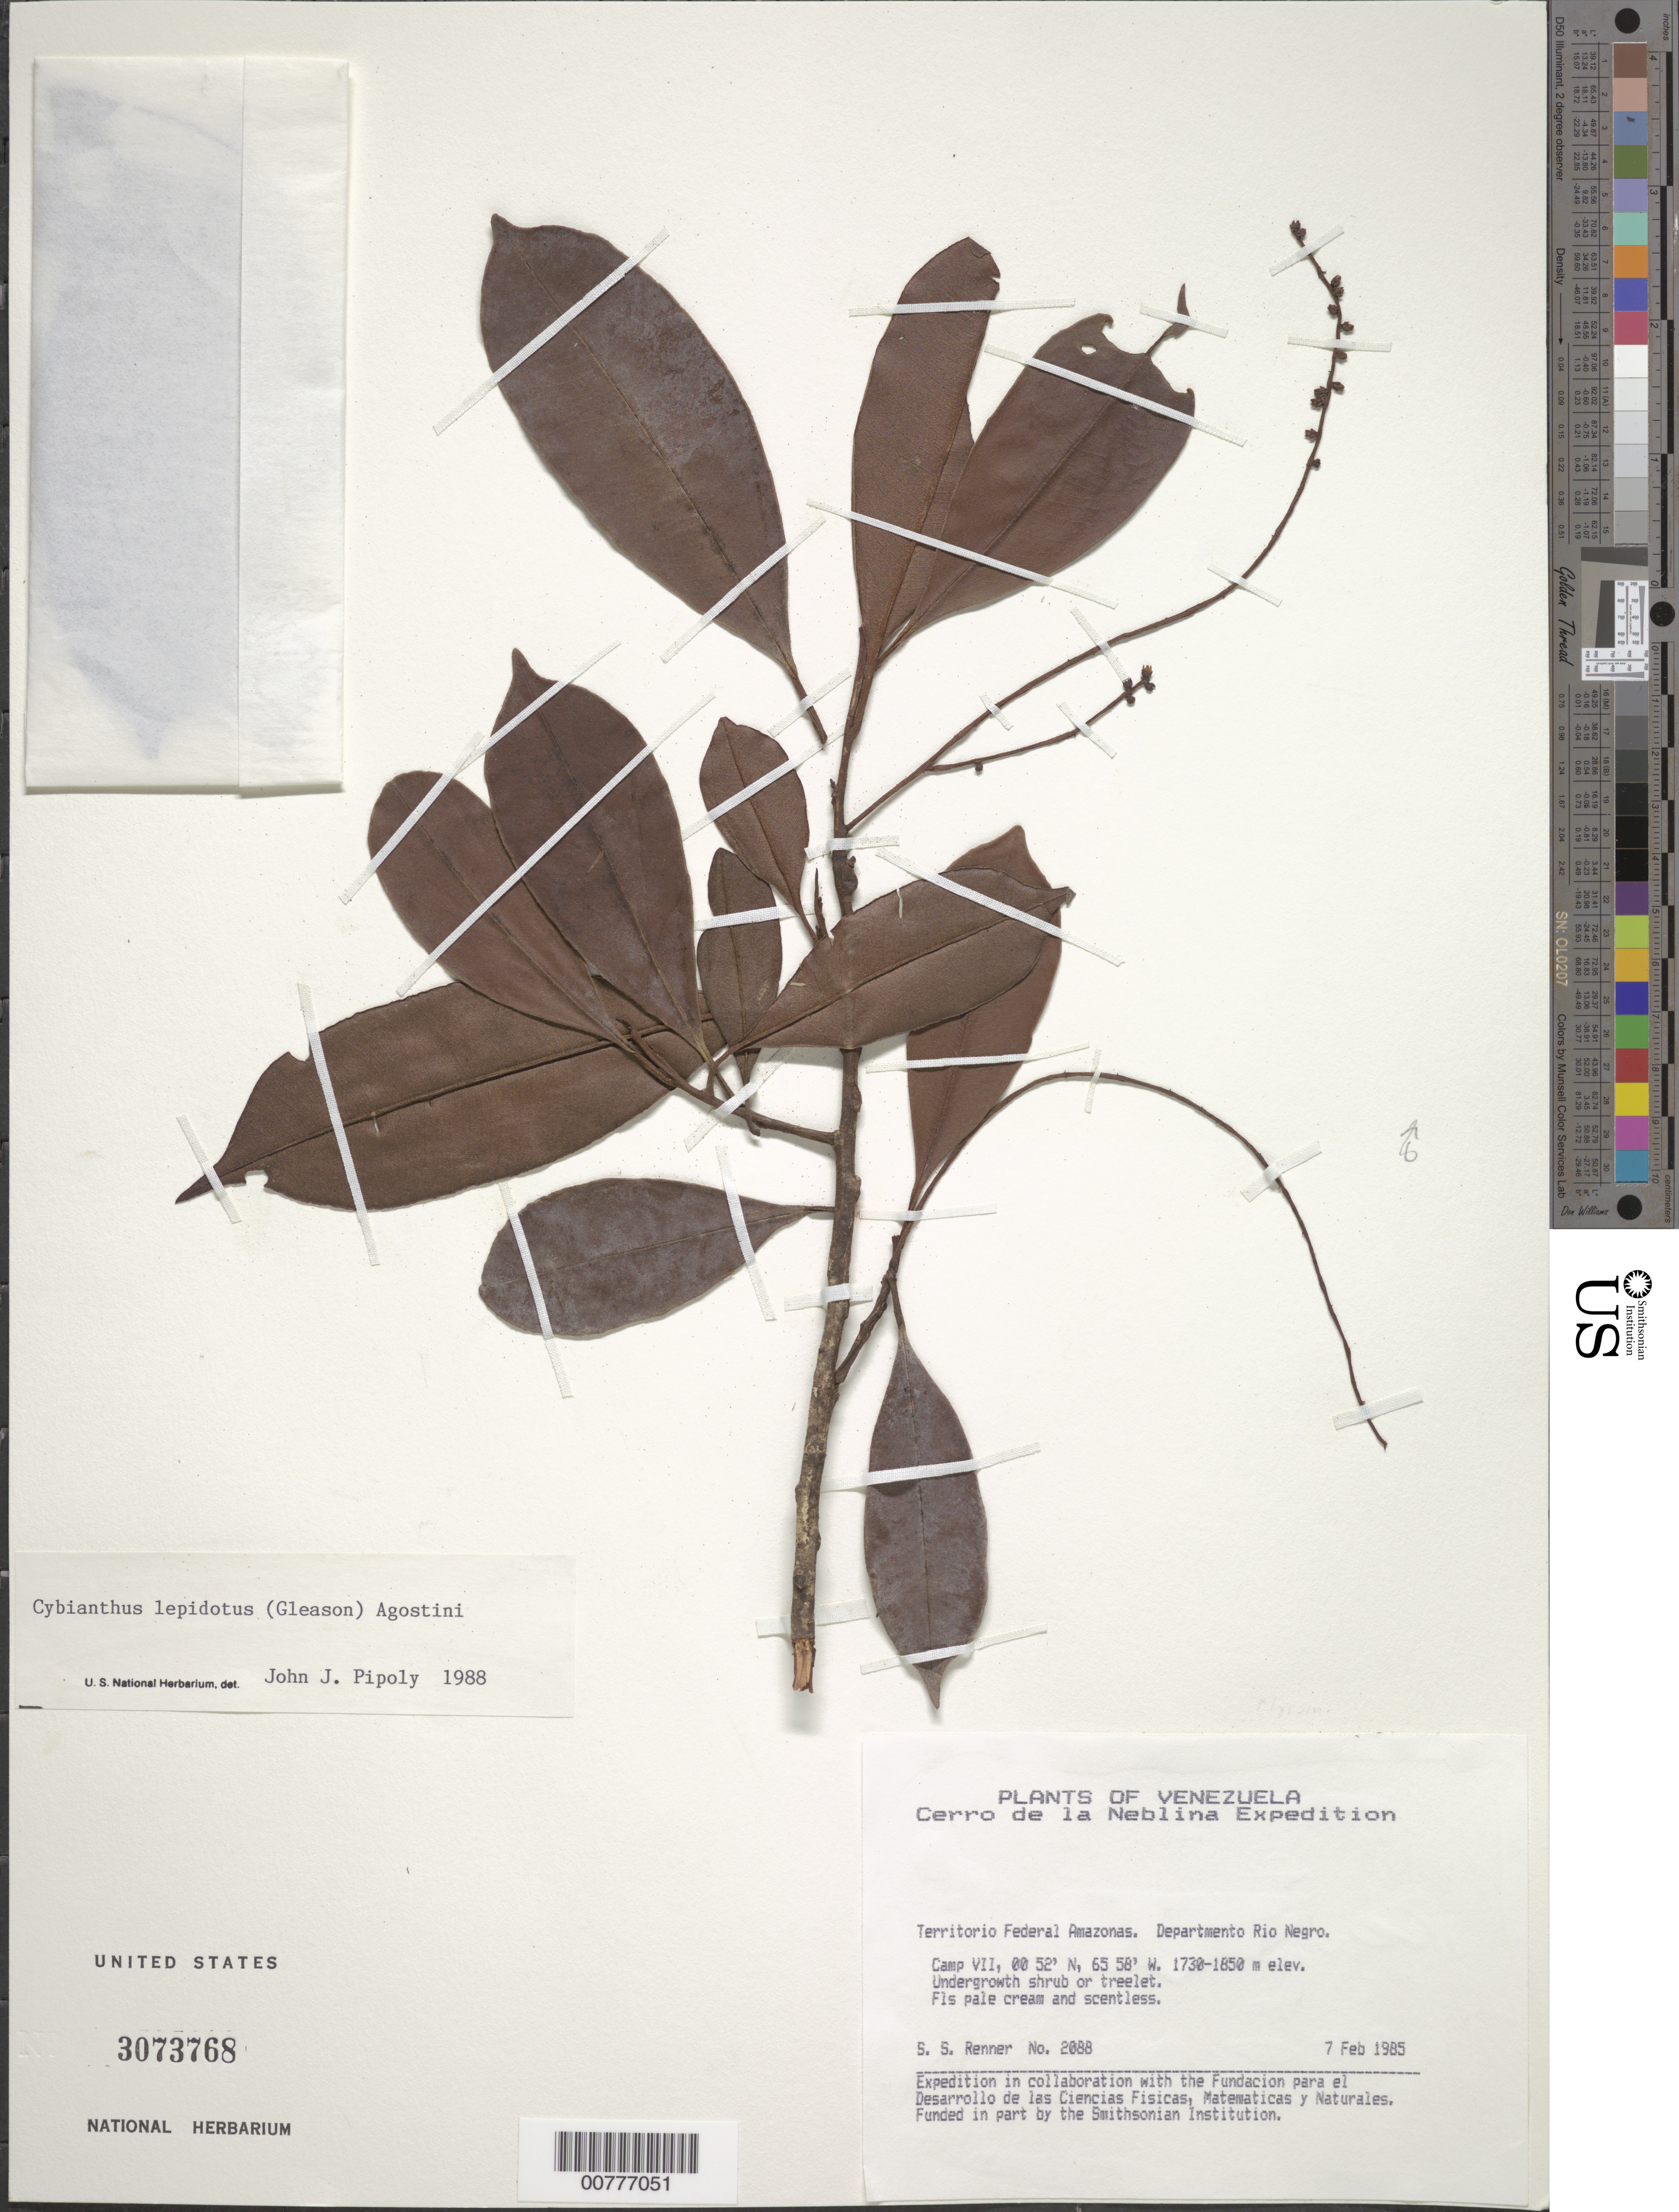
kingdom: Plantae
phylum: Tracheophyta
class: Magnoliopsida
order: Ericales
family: Primulaceae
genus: Cybianthus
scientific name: Cybianthus lepidotus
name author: (Gleason) G. Agostini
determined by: Pipoly, J. J., III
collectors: S. S. Renner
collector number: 2088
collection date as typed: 7-Feb-85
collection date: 1985-02-07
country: Venezuela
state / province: Amazonas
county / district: Río Negro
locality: Cerro de la Neblina, Camp VII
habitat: Undergrowth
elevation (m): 1730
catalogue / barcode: US 3073768